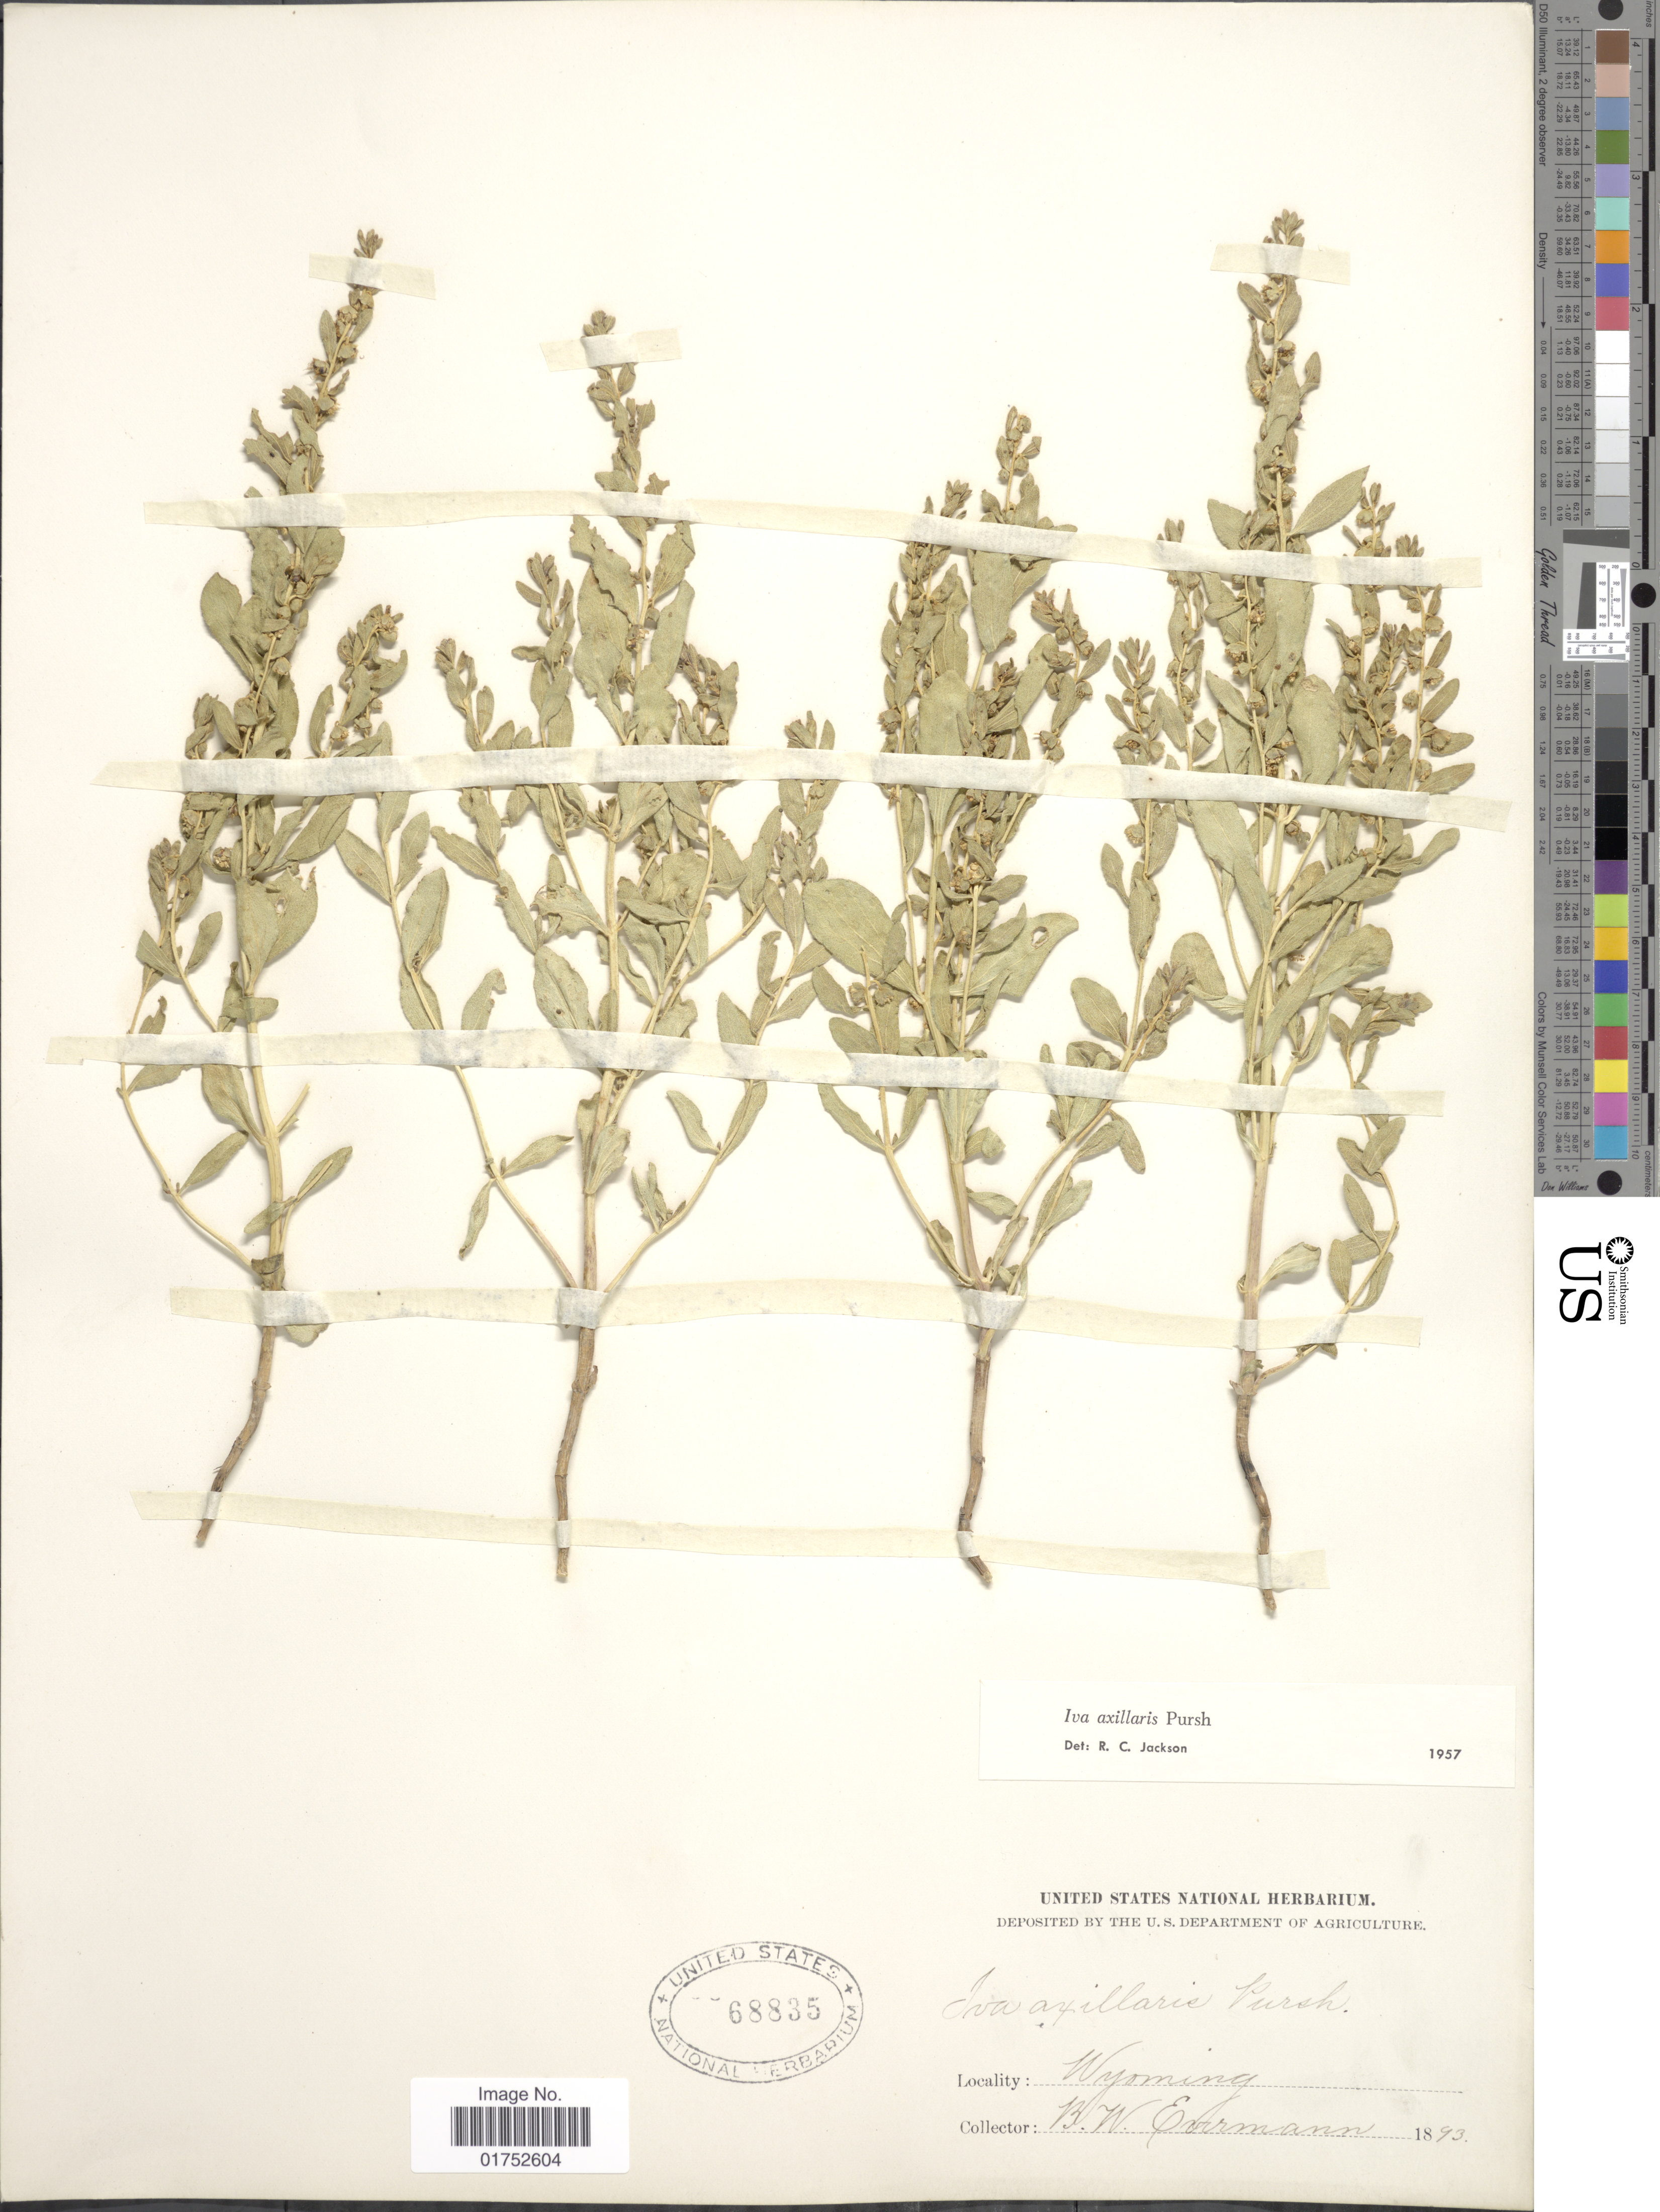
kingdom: Plantae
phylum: Tracheophyta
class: Magnoliopsida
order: Asterales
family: Asteraceae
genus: Iva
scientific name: Iva axillaris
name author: Pursh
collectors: B. W. Evermann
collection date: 1893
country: United States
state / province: Wyoming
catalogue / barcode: US 68835